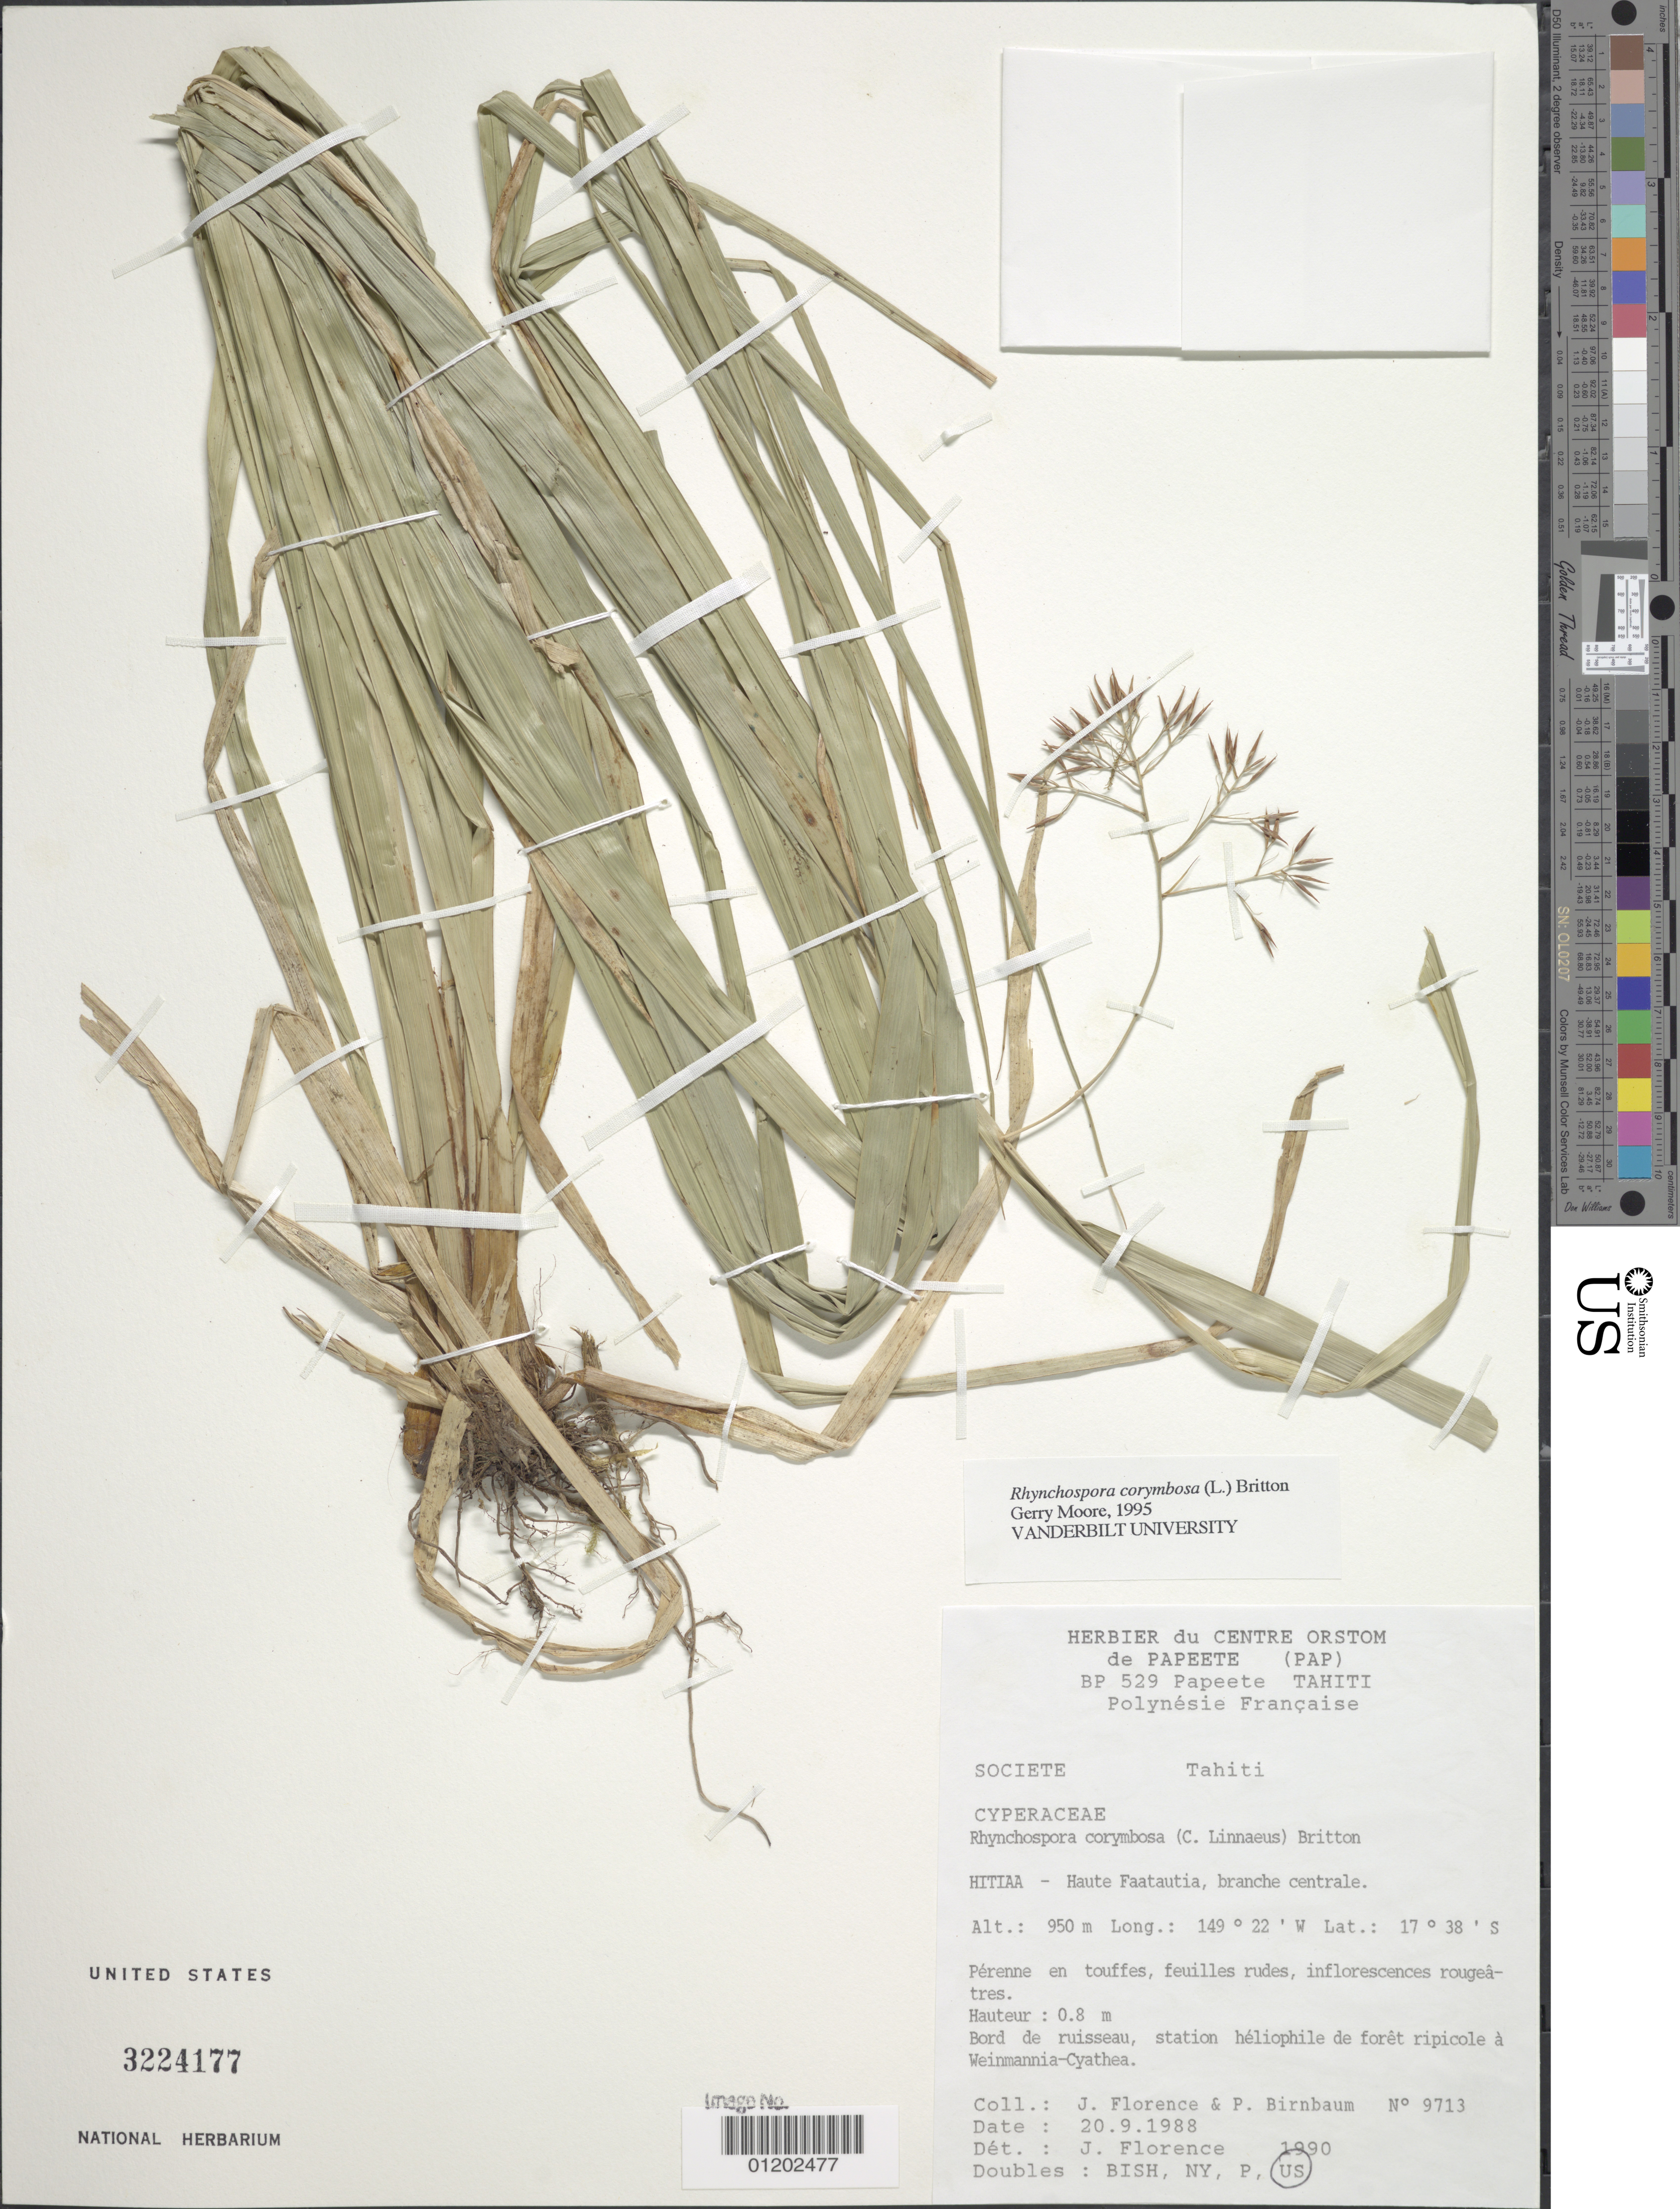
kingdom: Plantae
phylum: Tracheophyta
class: Liliopsida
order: Poales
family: Cyperaceae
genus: Rhynchospora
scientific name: Rhynchospora corymbosa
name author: (L.) Britton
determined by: Moore, G., (VDB), Vanderbilt University Herbarium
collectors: J. Florence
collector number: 9713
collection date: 1988-09-20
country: French Polynesia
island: Tahiti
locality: Hitiaa - Haute Faatautia, branche centrale.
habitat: Bord de ruisseau, station hèliophile de forèt ripicole à Weinmannia-Cyathea.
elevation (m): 950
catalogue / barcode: US 3224177